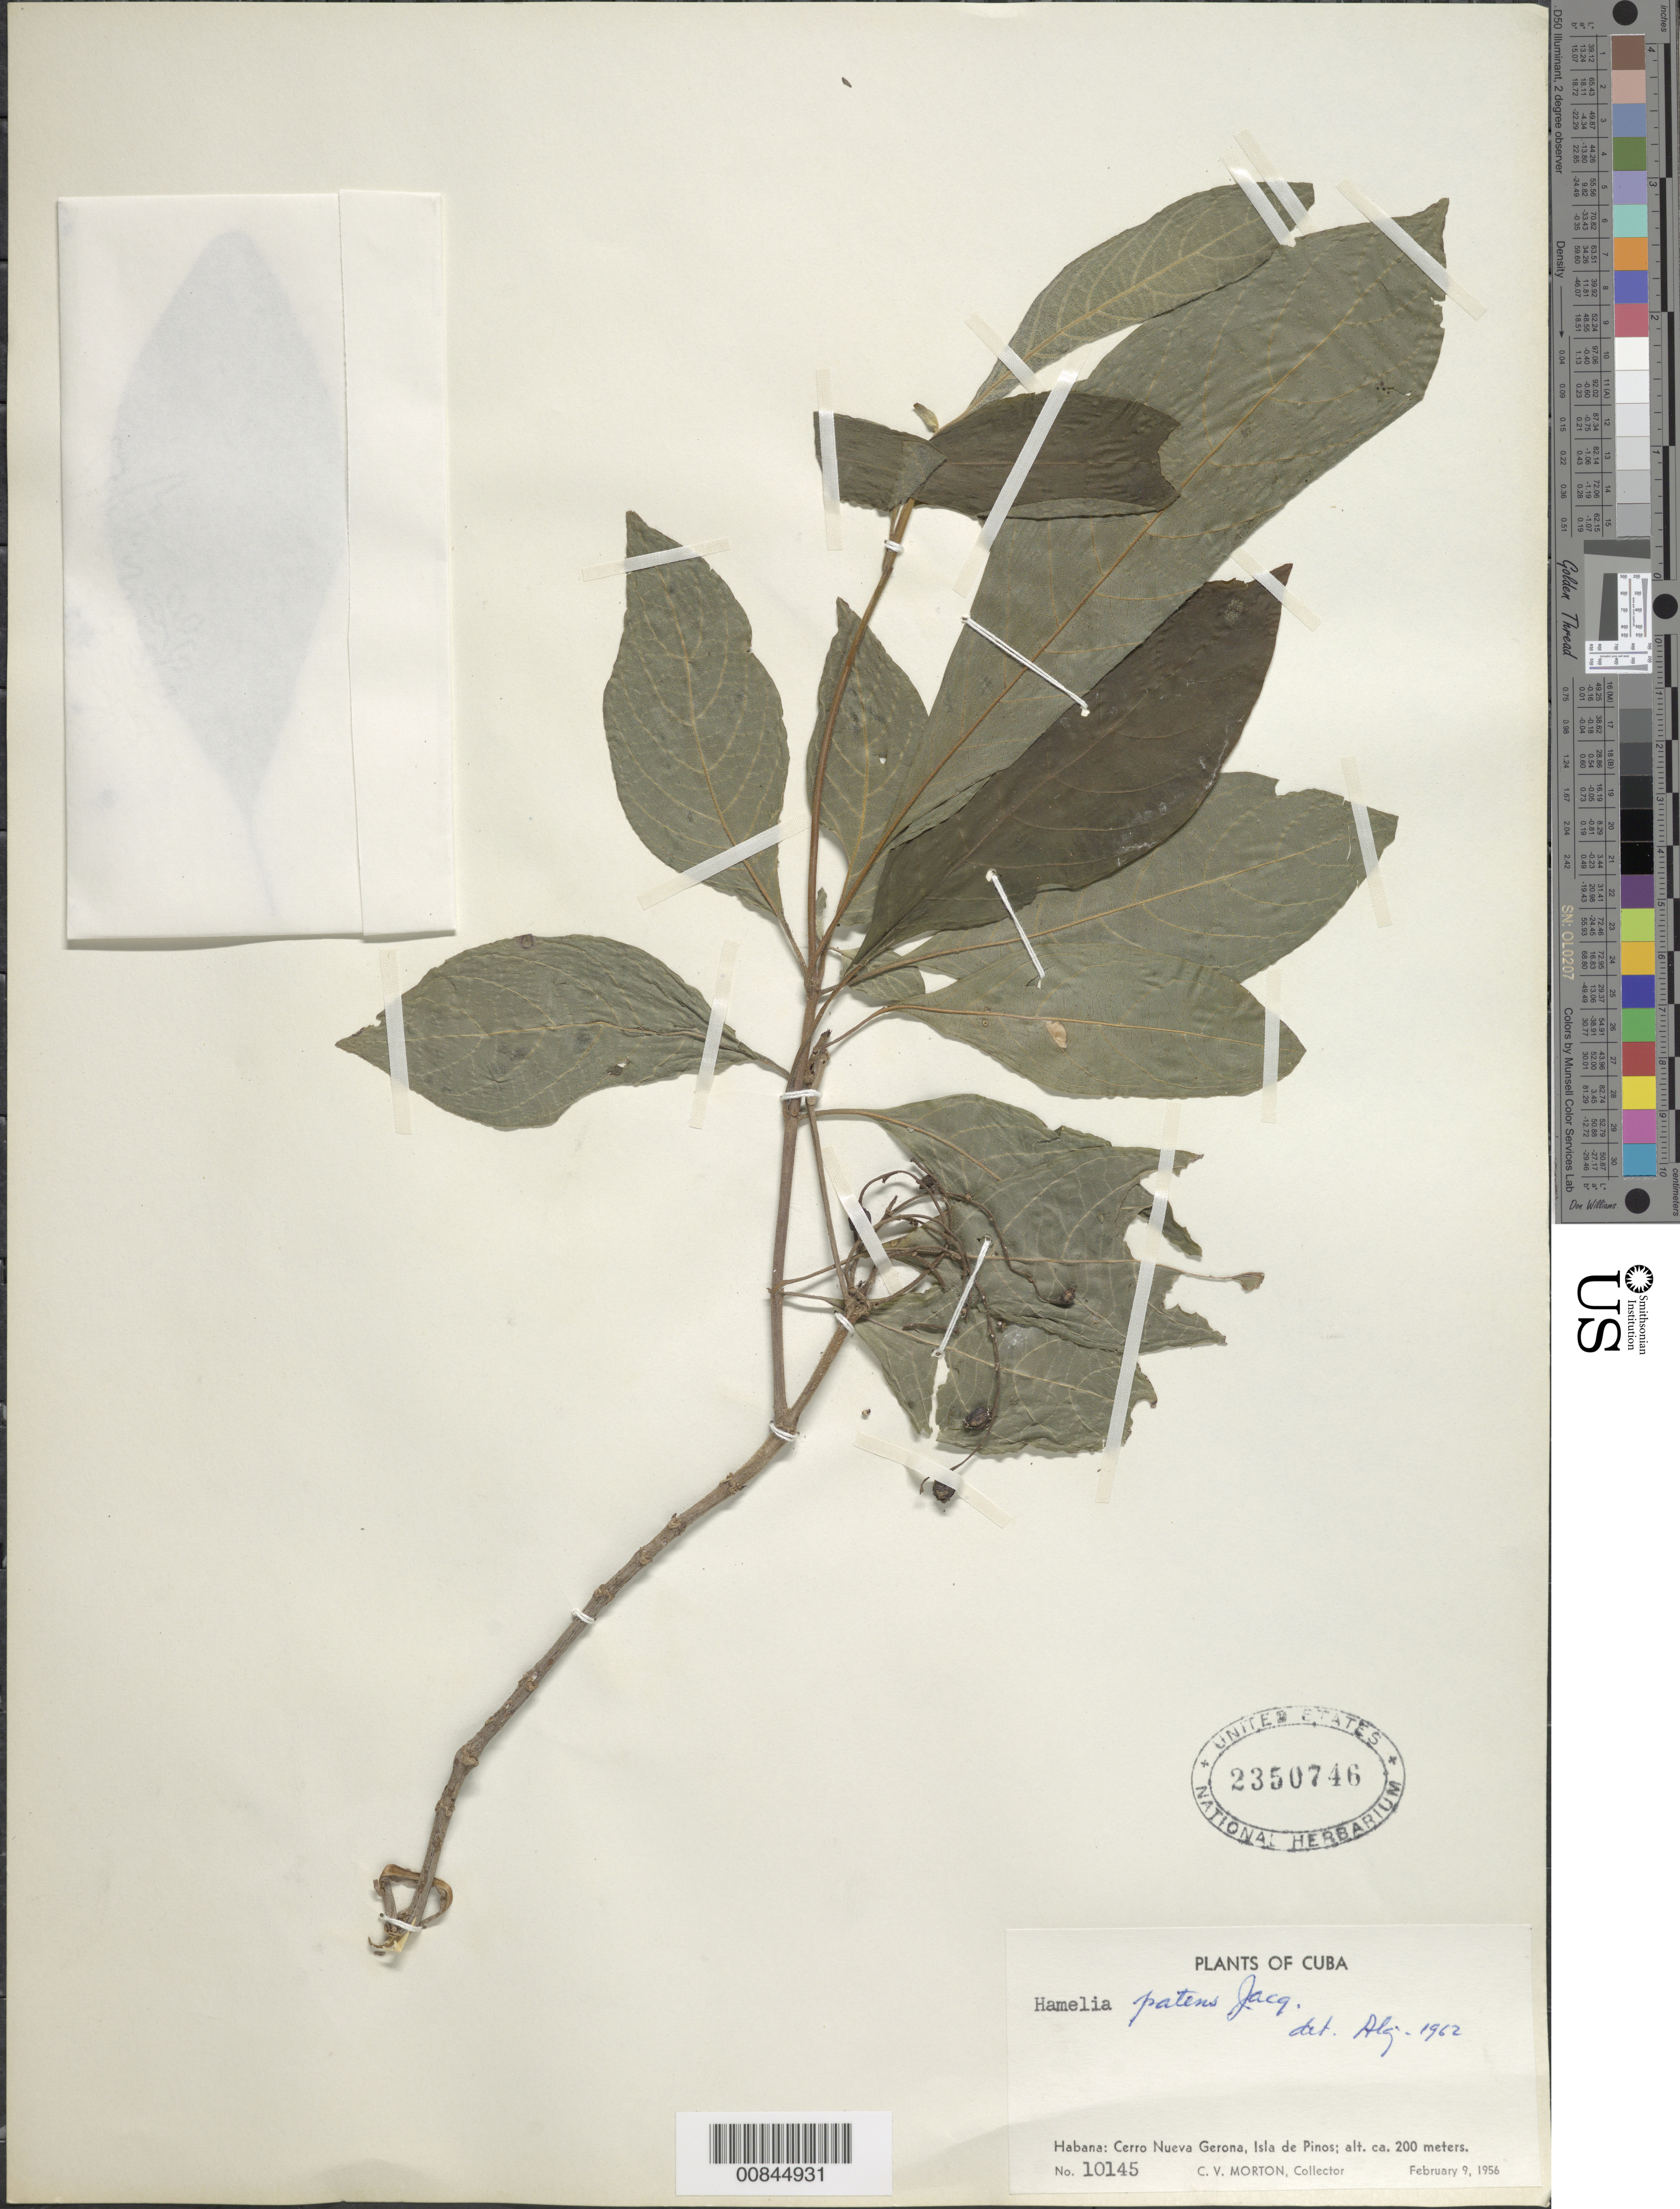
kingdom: Plantae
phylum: Tracheophyta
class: Magnoliopsida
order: Gentianales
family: Rubiaceae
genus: Hamelia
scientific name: Hamelia patens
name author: Jacq.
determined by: Liogier, Alain H.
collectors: C. V. Morton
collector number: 10145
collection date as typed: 09 Feb 1956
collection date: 1956-02-09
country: Cuba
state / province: Isla de La Juventud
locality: Cerro Nueva Gerona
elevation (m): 200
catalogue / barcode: US 2350746